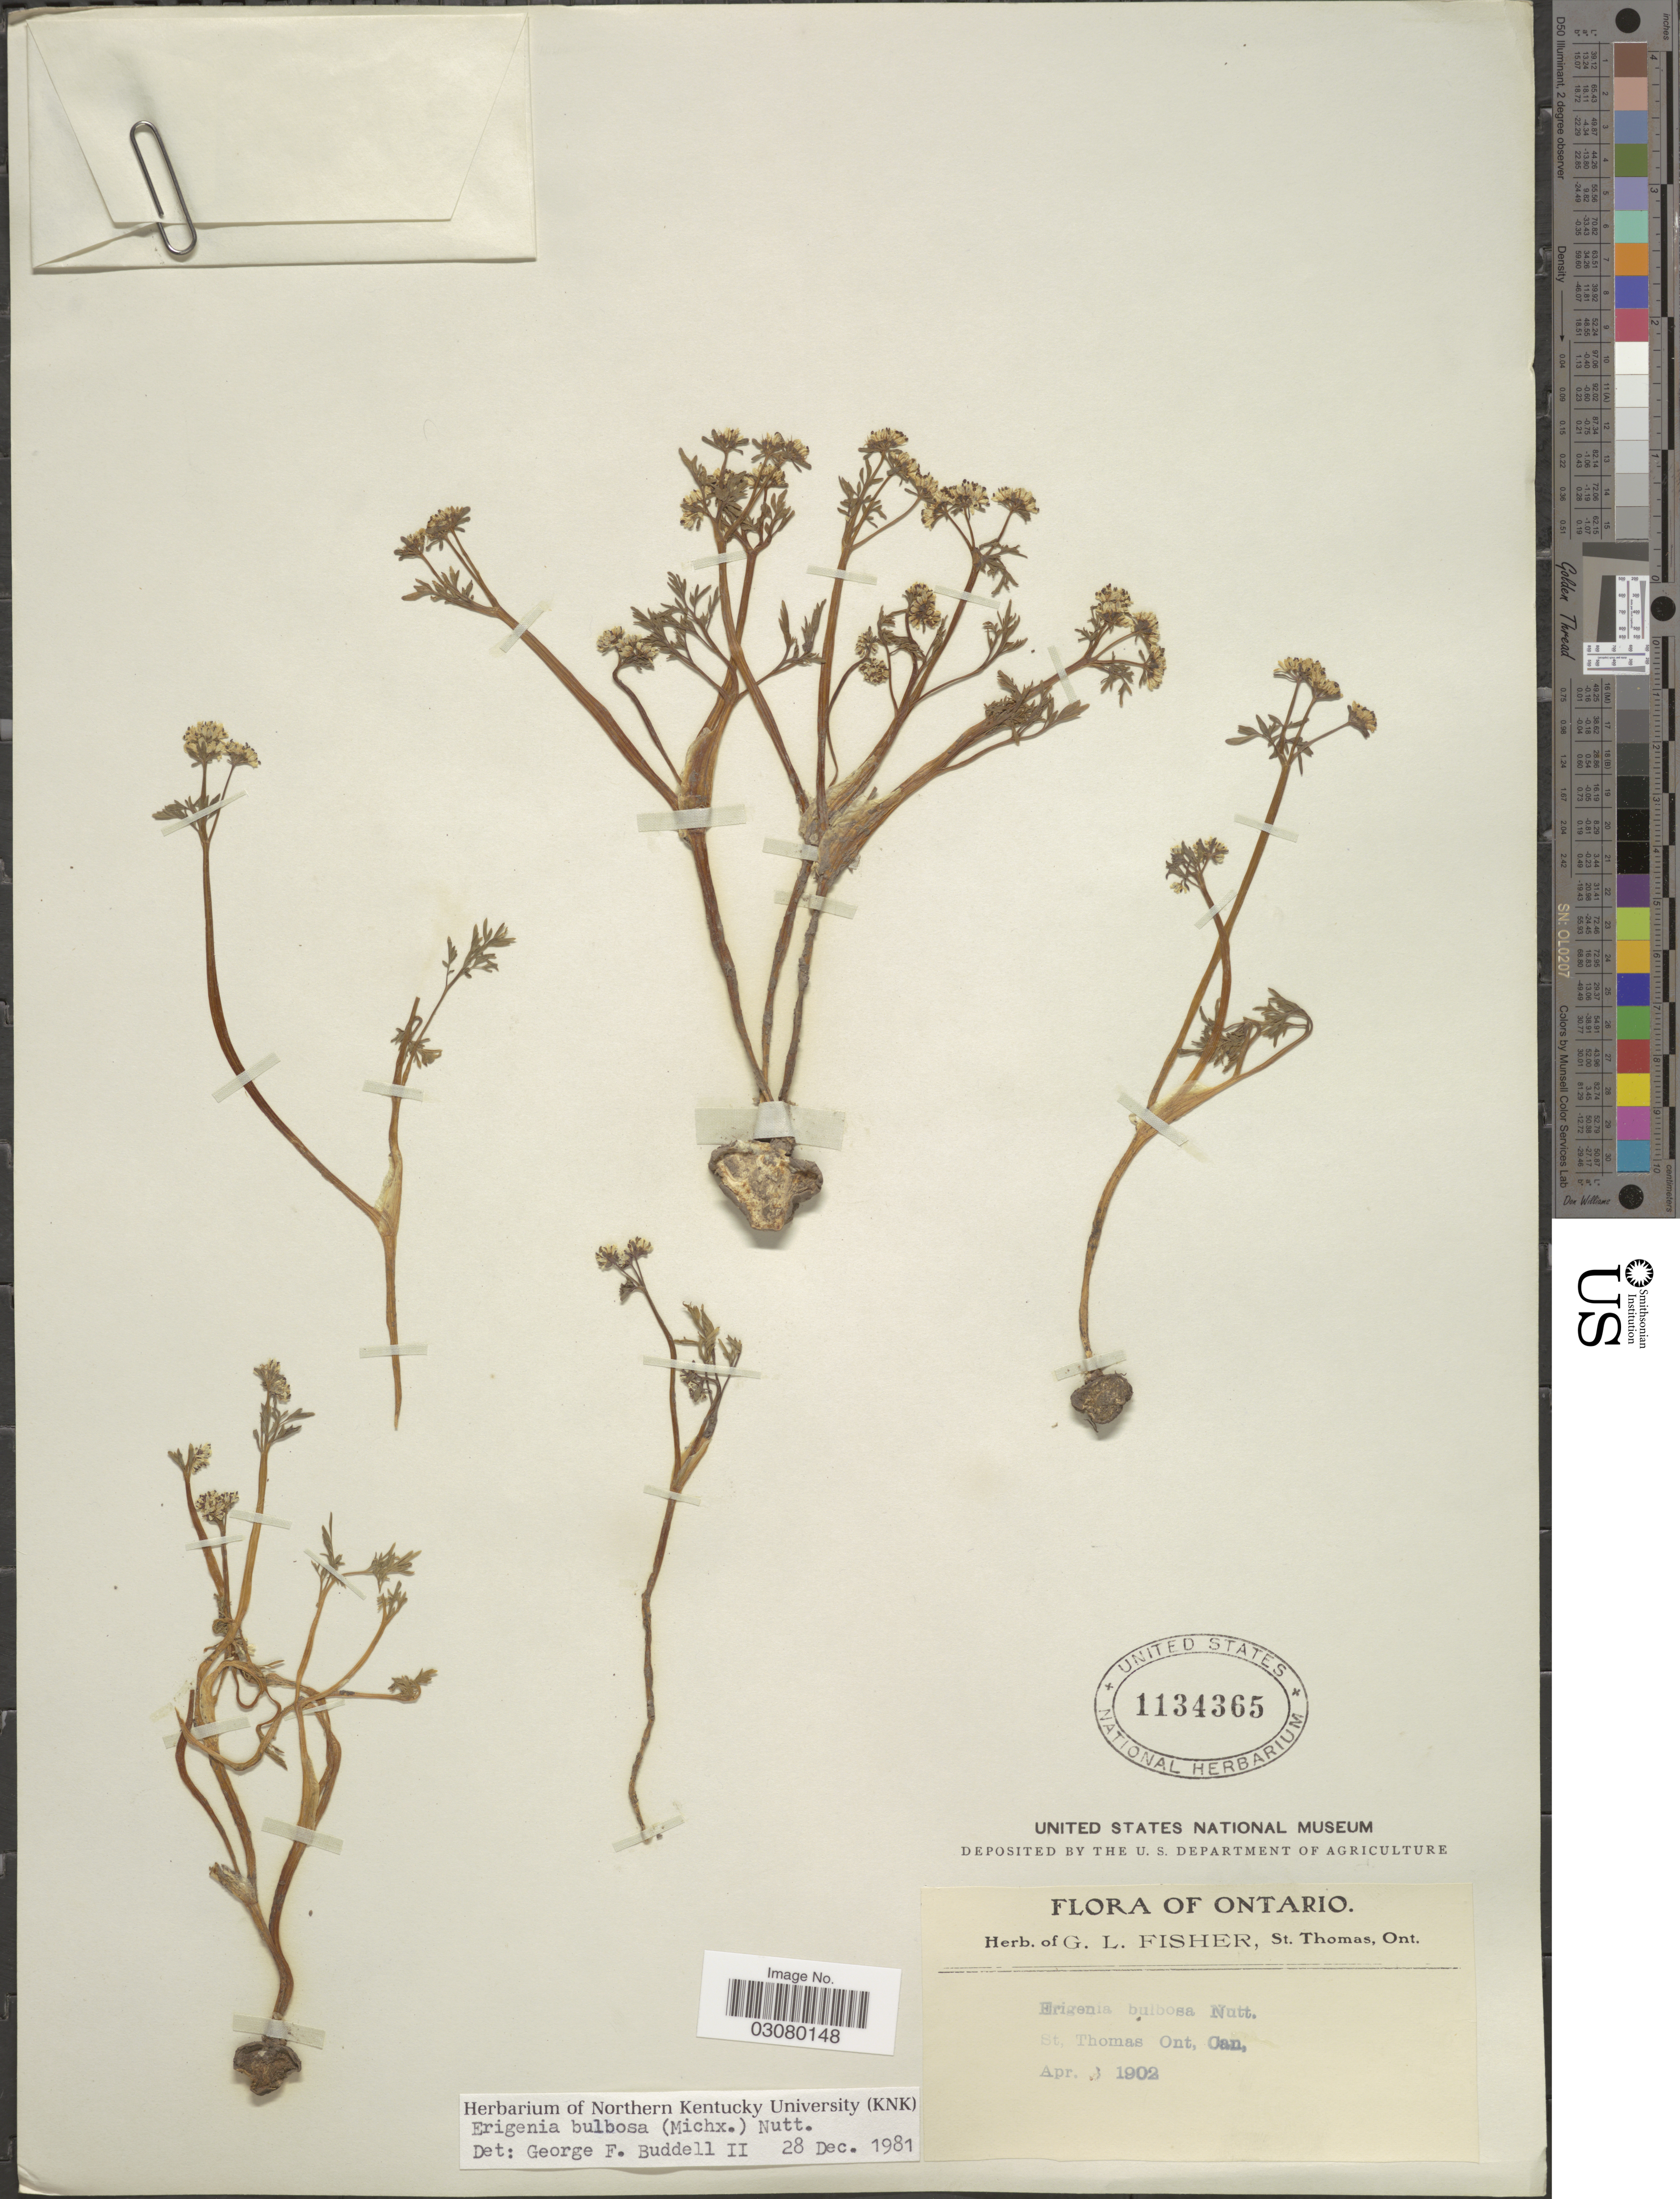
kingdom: Plantae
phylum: Tracheophyta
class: Magnoliopsida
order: Apiales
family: Apiaceae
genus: Erigenia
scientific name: Erigenia bulbosa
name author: (Michx.) Nutt.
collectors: ex herb. Geo L. Fisher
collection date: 1902-04-03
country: Canada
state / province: Ontario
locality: St. Thomas.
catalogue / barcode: US 1134365